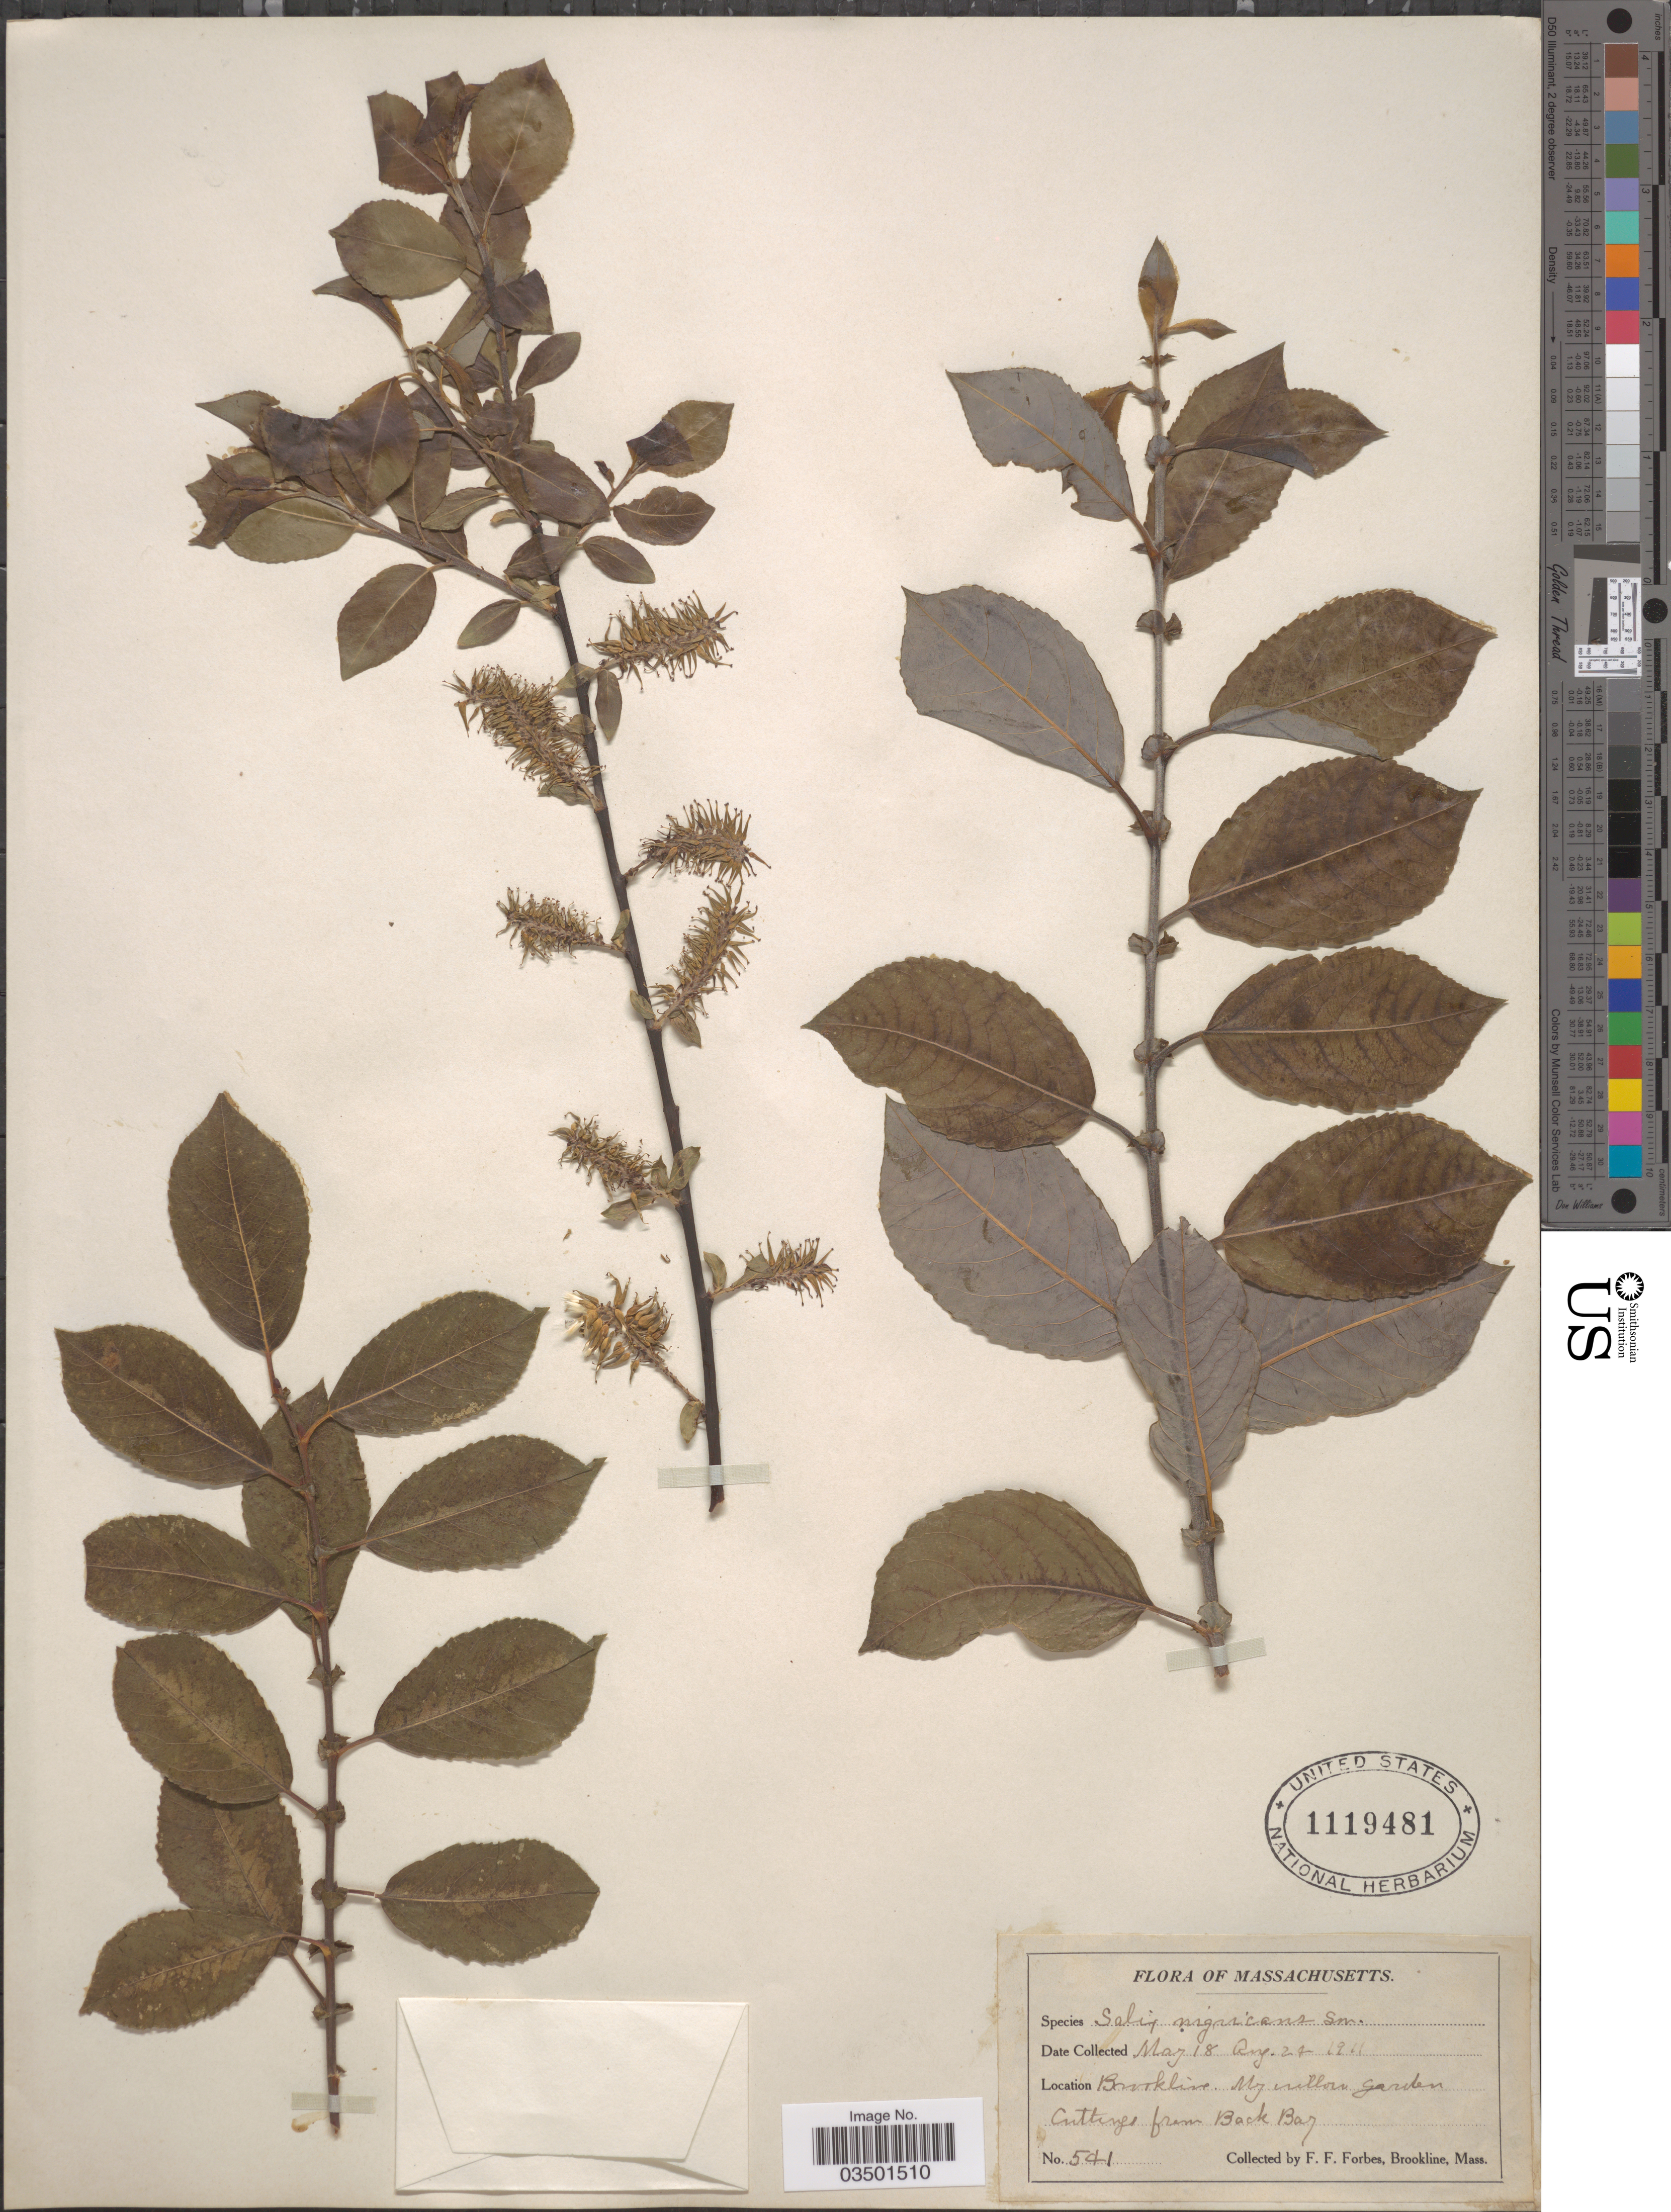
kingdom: Plantae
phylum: Tracheophyta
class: Magnoliopsida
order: Malpighiales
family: Salicaceae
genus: Salix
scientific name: Salix nigricans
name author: Sm.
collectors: F. Forbes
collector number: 541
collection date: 1911-05-18/1911-08-24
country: United States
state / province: Massachusetts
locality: Brookline, My willow garden. Cuttings from Back Bay.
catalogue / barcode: US 1119481